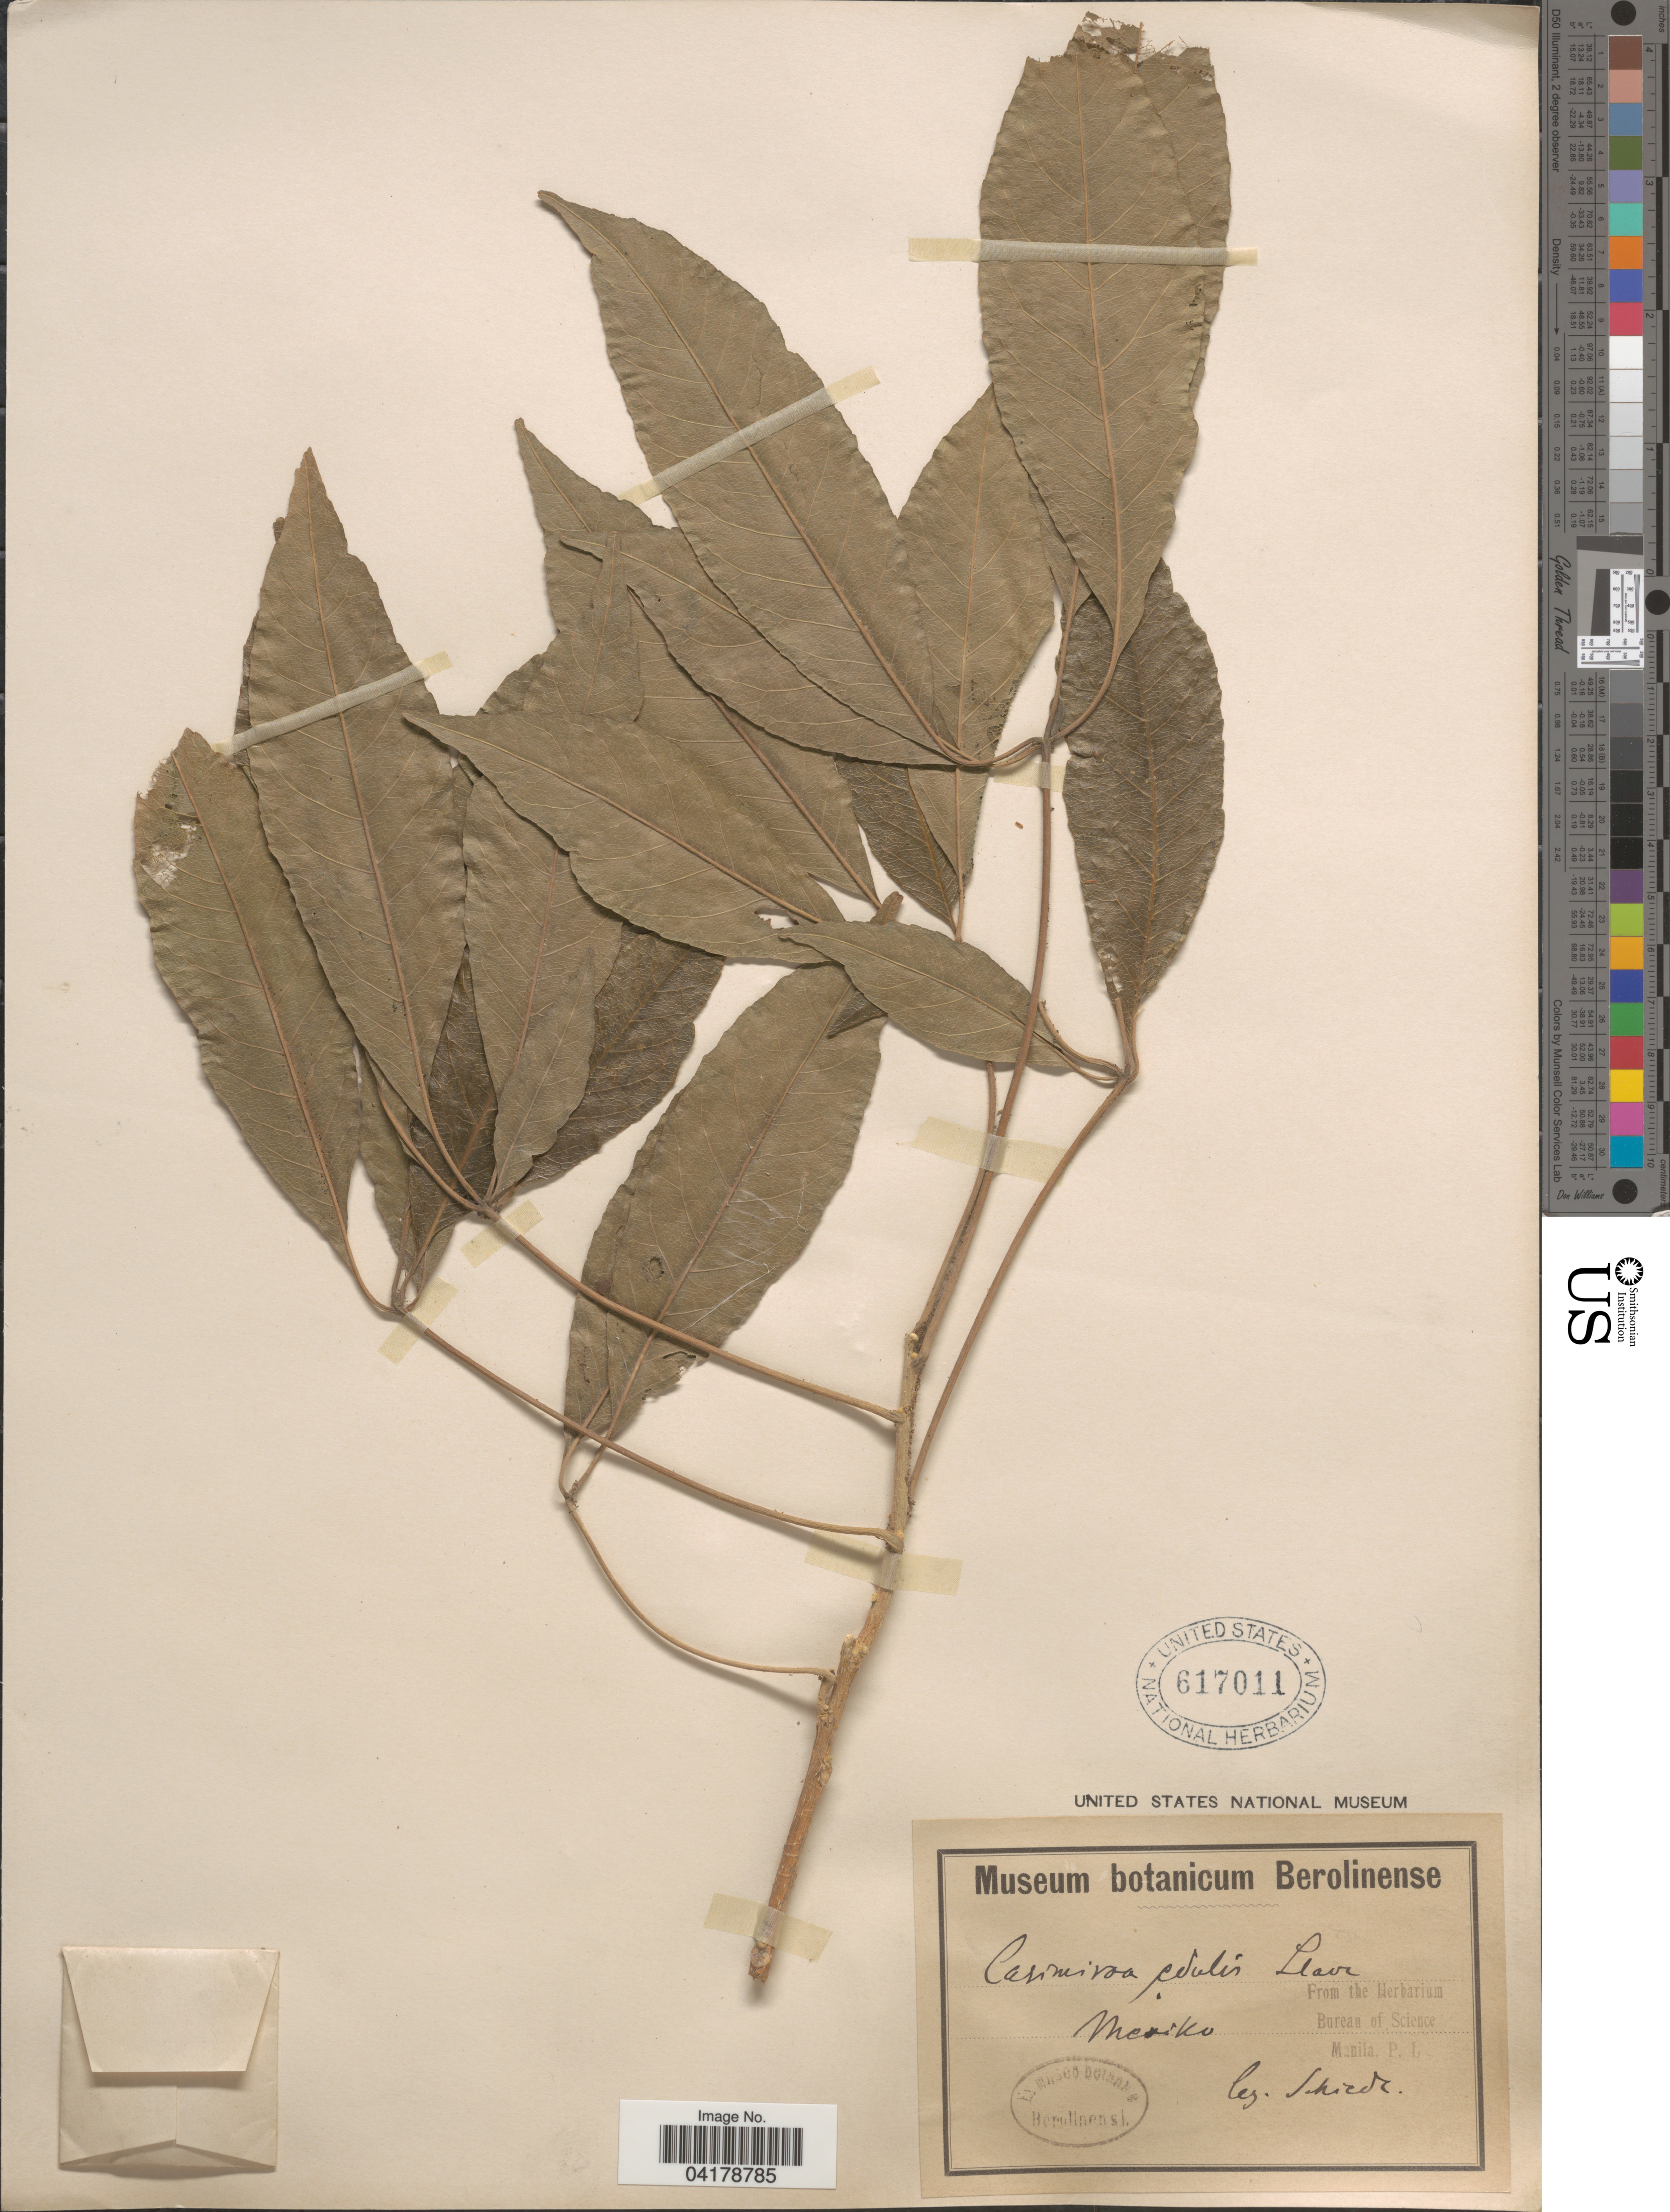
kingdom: Plantae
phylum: Tracheophyta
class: Magnoliopsida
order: Sapindales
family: Rutaceae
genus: Casimiroa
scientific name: Casimiroa edulis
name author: La Llave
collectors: -. Schiedt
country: Mexico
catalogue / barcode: US 617011